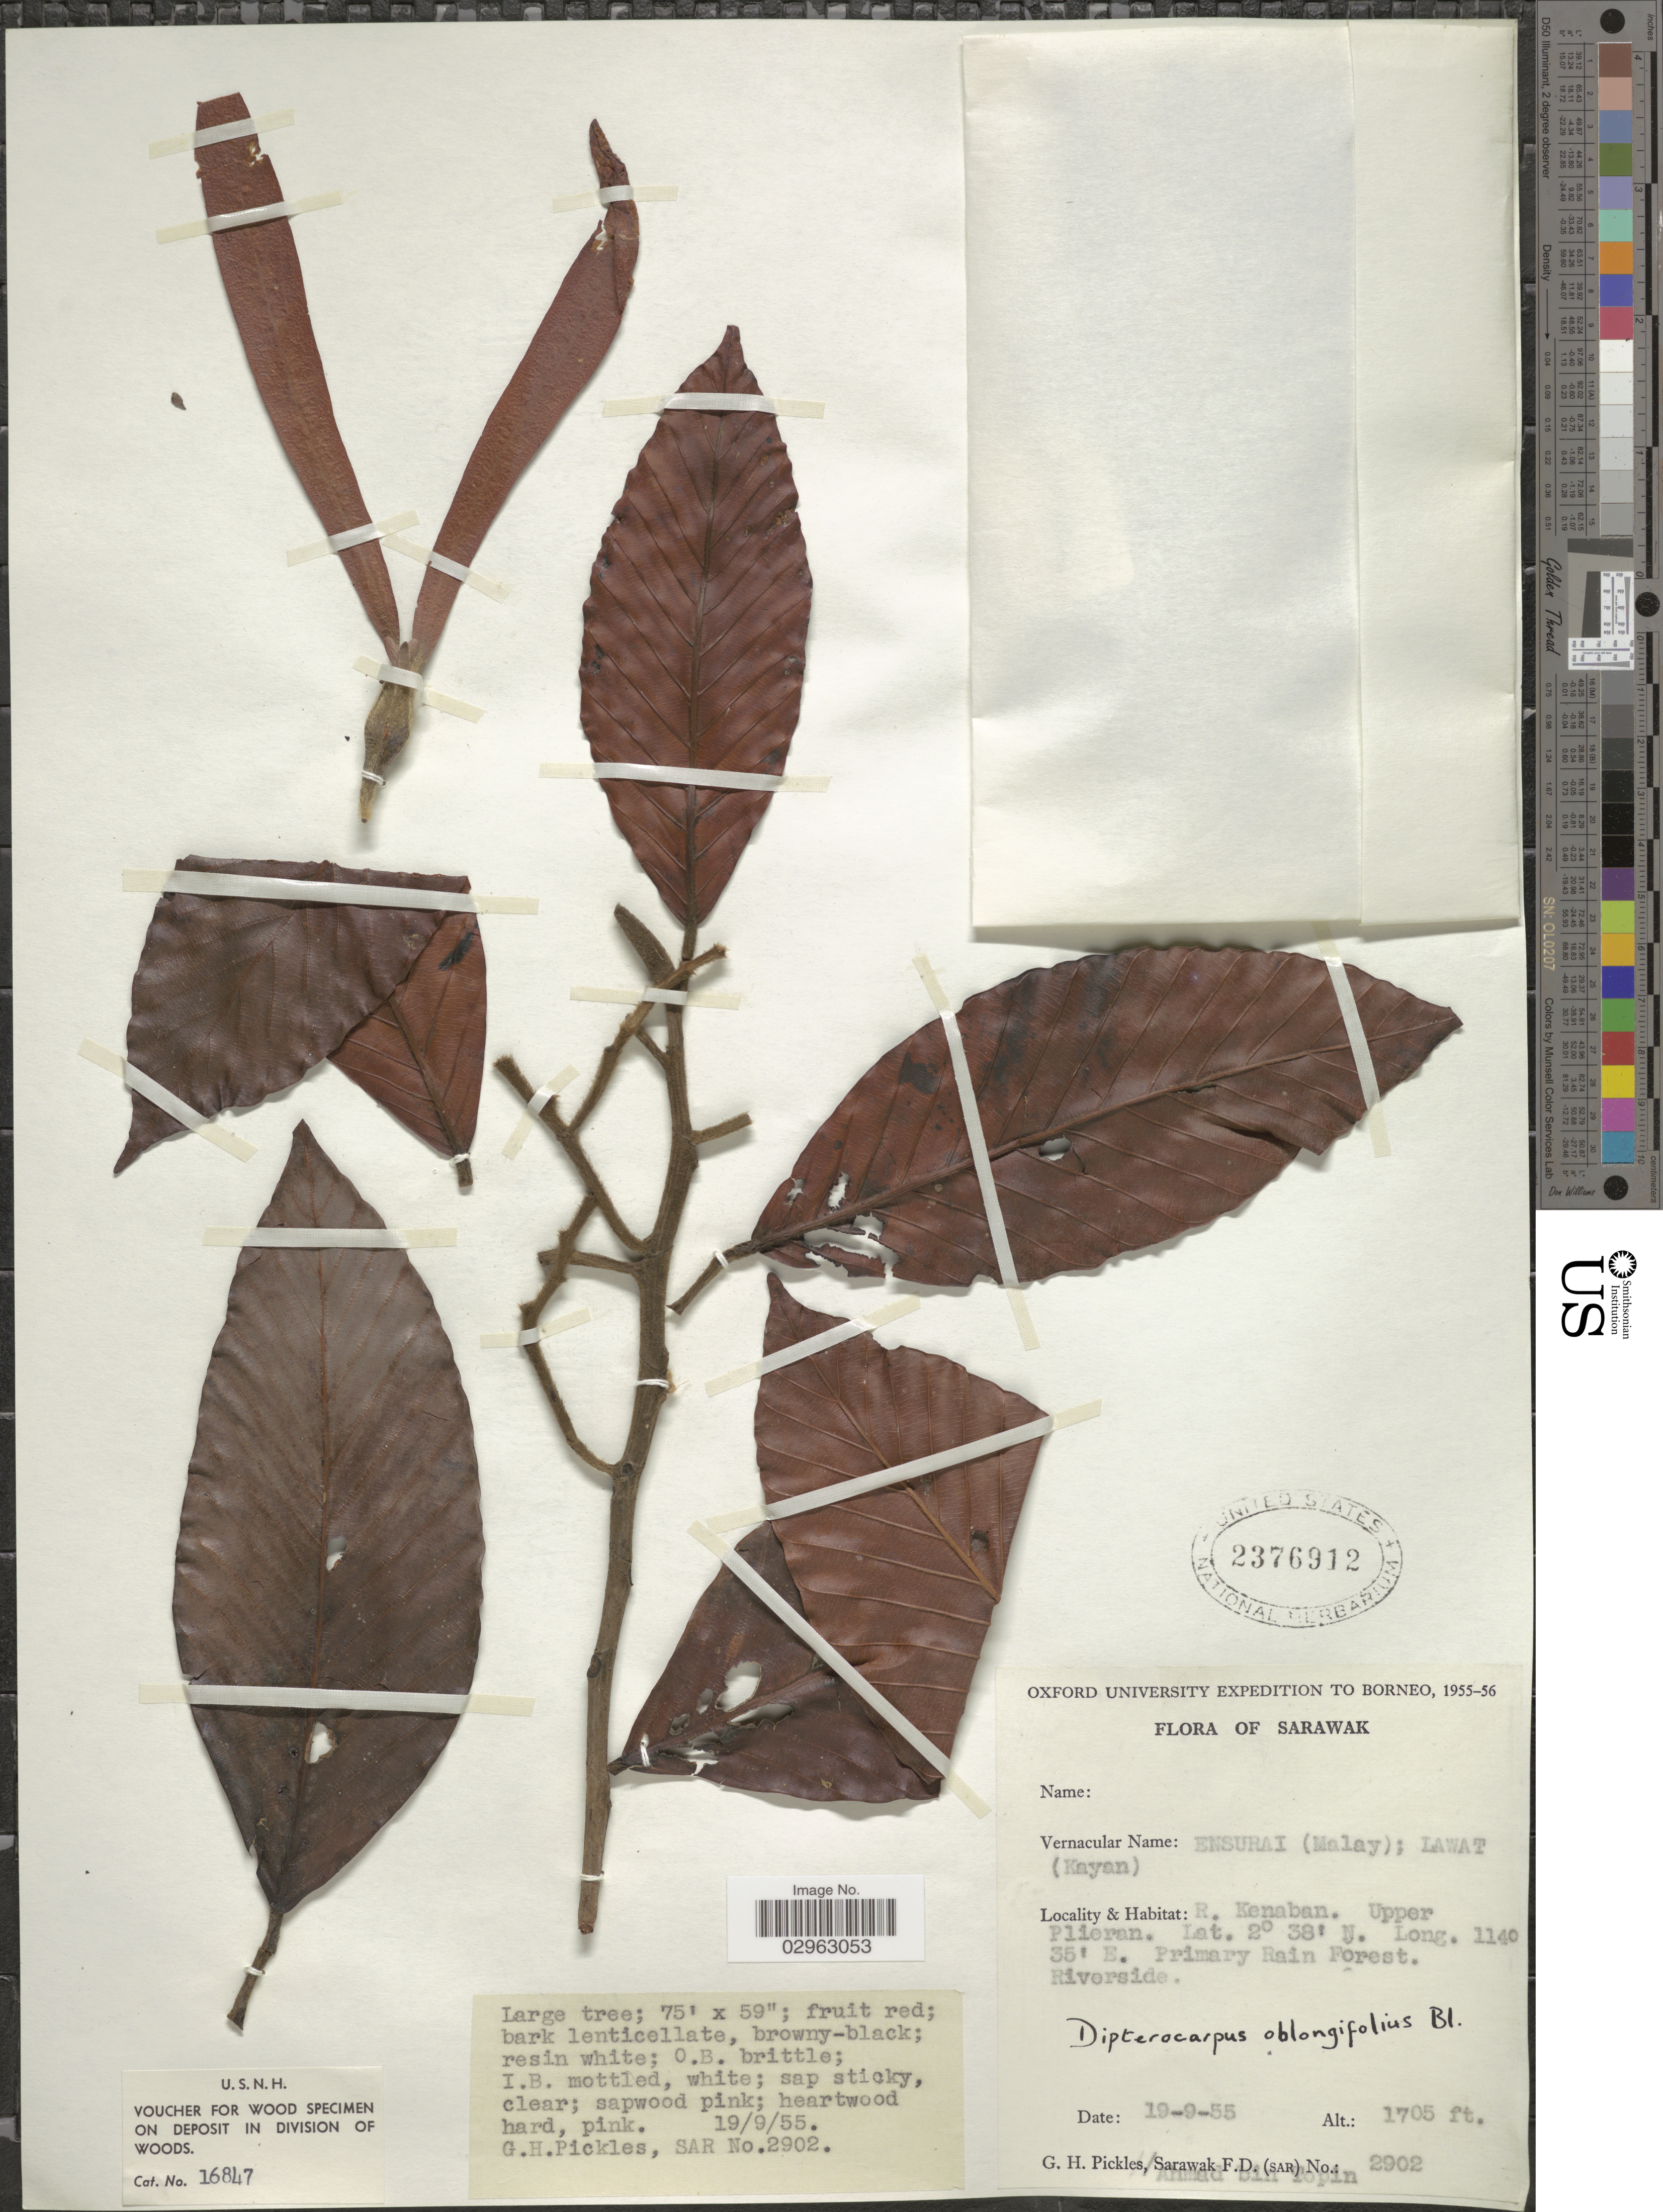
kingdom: Plantae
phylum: Tracheophyta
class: Magnoliopsida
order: Malvales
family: Dipterocarpaceae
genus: Dipterocarpus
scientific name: Dipterocarpus oblongifolius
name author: Blume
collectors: G. Pickles & Ahmad bin Topin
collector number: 2902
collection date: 1955-09-19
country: Malaysia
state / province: Sarawak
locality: R. Kenaban. Upper Plieran.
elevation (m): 520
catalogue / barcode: US 2376912